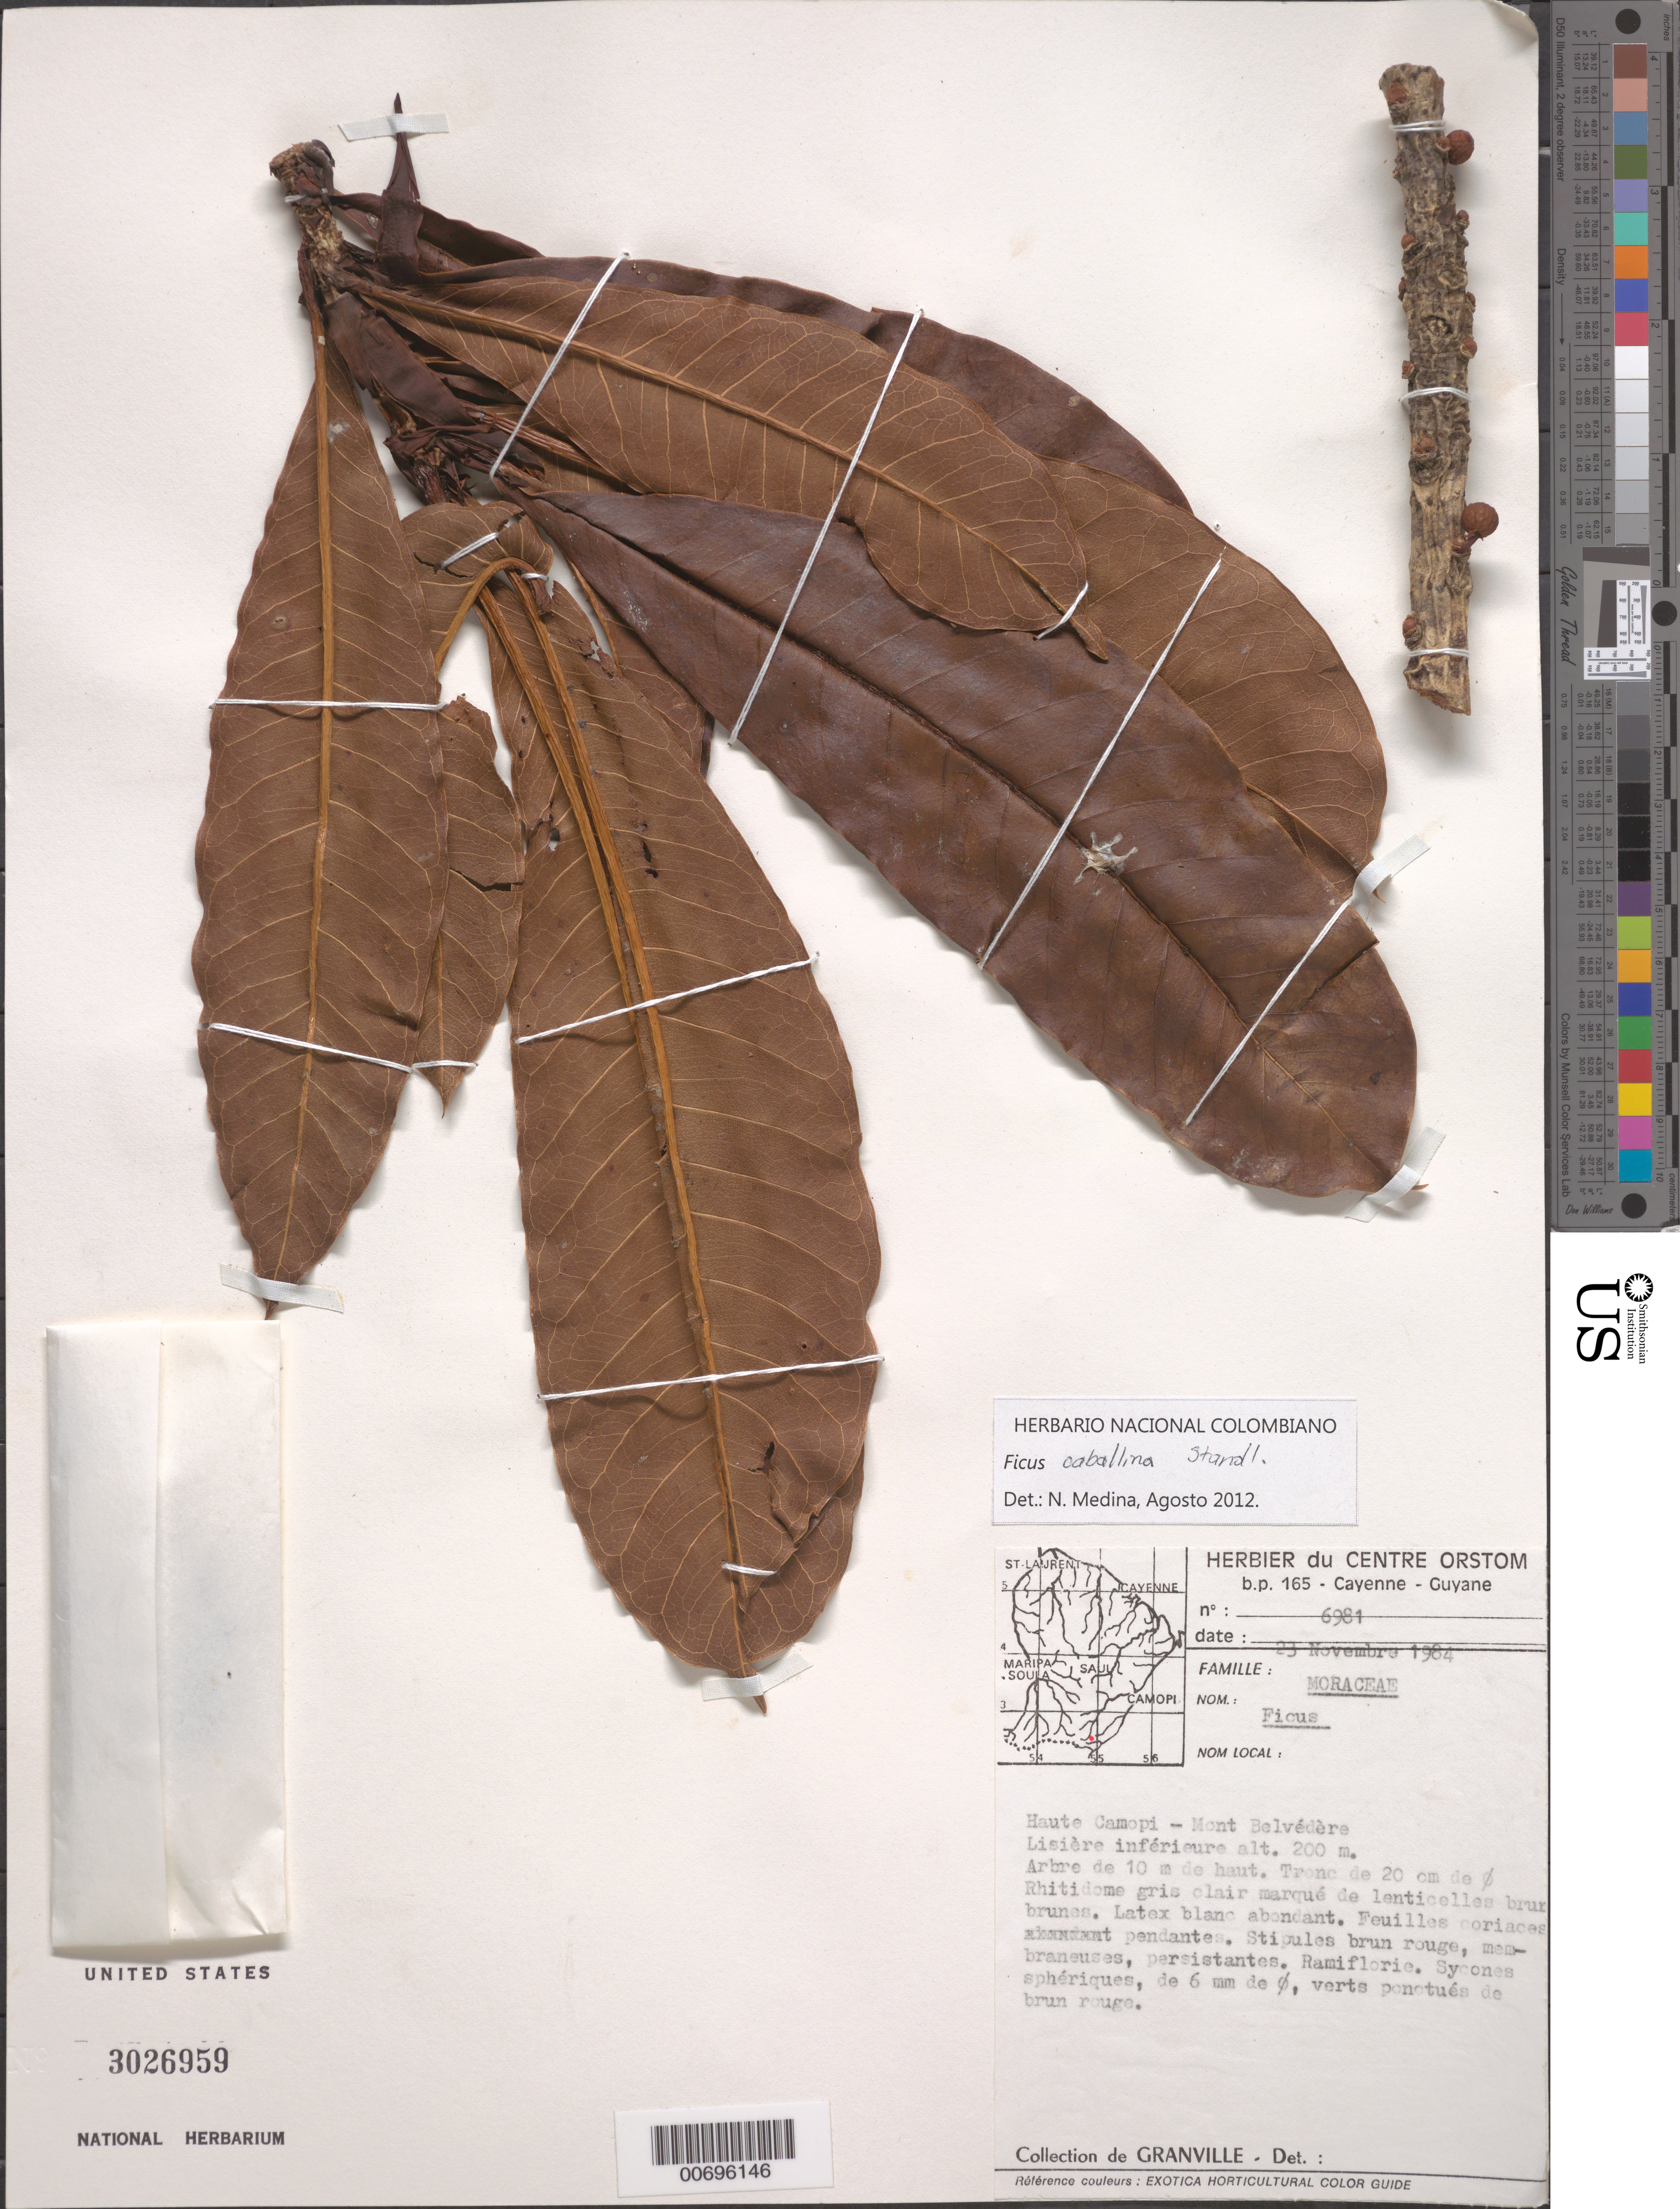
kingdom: Plantae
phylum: Tracheophyta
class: Magnoliopsida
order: Rosales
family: Moraceae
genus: Ficus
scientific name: Ficus caballina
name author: Standl.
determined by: Medina, N.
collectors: J.-J. de Granville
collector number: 6981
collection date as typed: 23-Nov-84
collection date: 1984-11-23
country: French Guiana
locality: Mont Belvédère, haute Camopi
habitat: Lisière inferieure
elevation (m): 200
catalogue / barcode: US 3026959